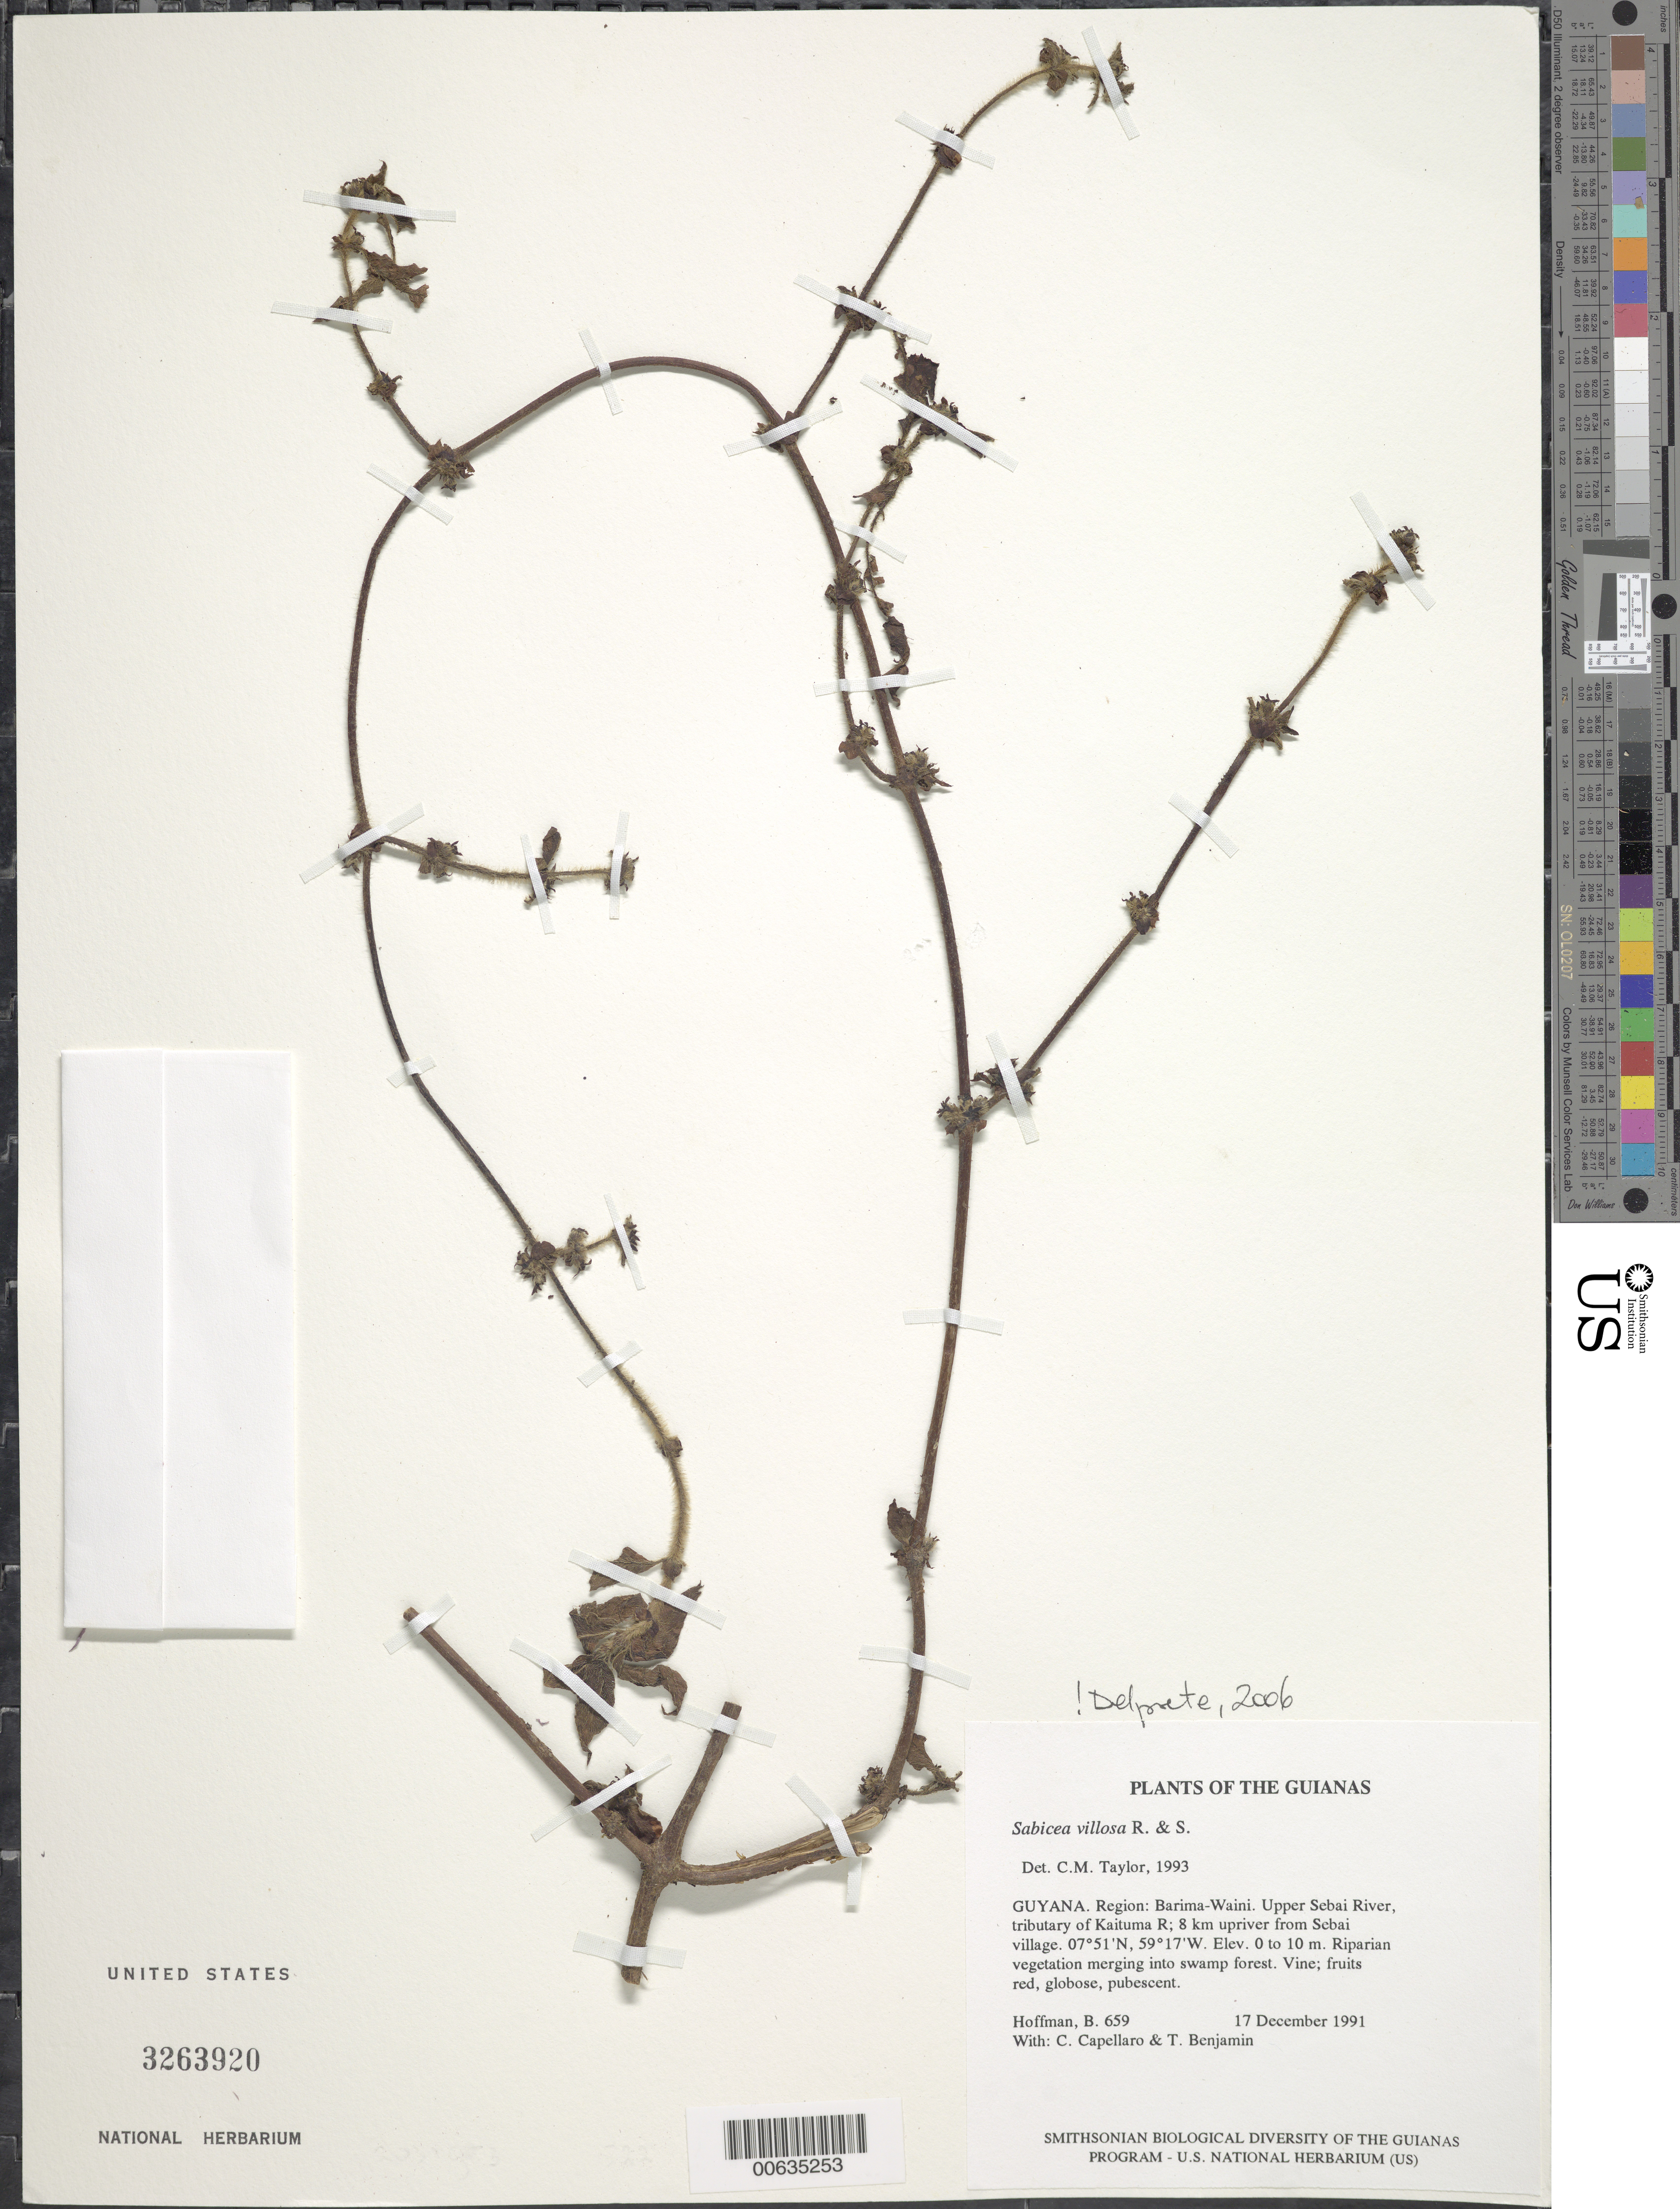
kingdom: Plantae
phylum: Tracheophyta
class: Magnoliopsida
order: Gentianales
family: Rubiaceae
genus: Sabicea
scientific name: Sabicea glabrescens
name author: Benth.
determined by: Delprete, P. G., Herb. de Guyane Cay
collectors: B. Hoffman, C. Capellaro & T. Benjamin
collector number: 659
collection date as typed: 17 December 1991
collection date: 1991-12-17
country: Guyana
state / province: Barima-Waini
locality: Upper Sebai River; 8 km upriver from Sebai Village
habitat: Riparian vegetation merging into swamp forest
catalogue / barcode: US 3263920